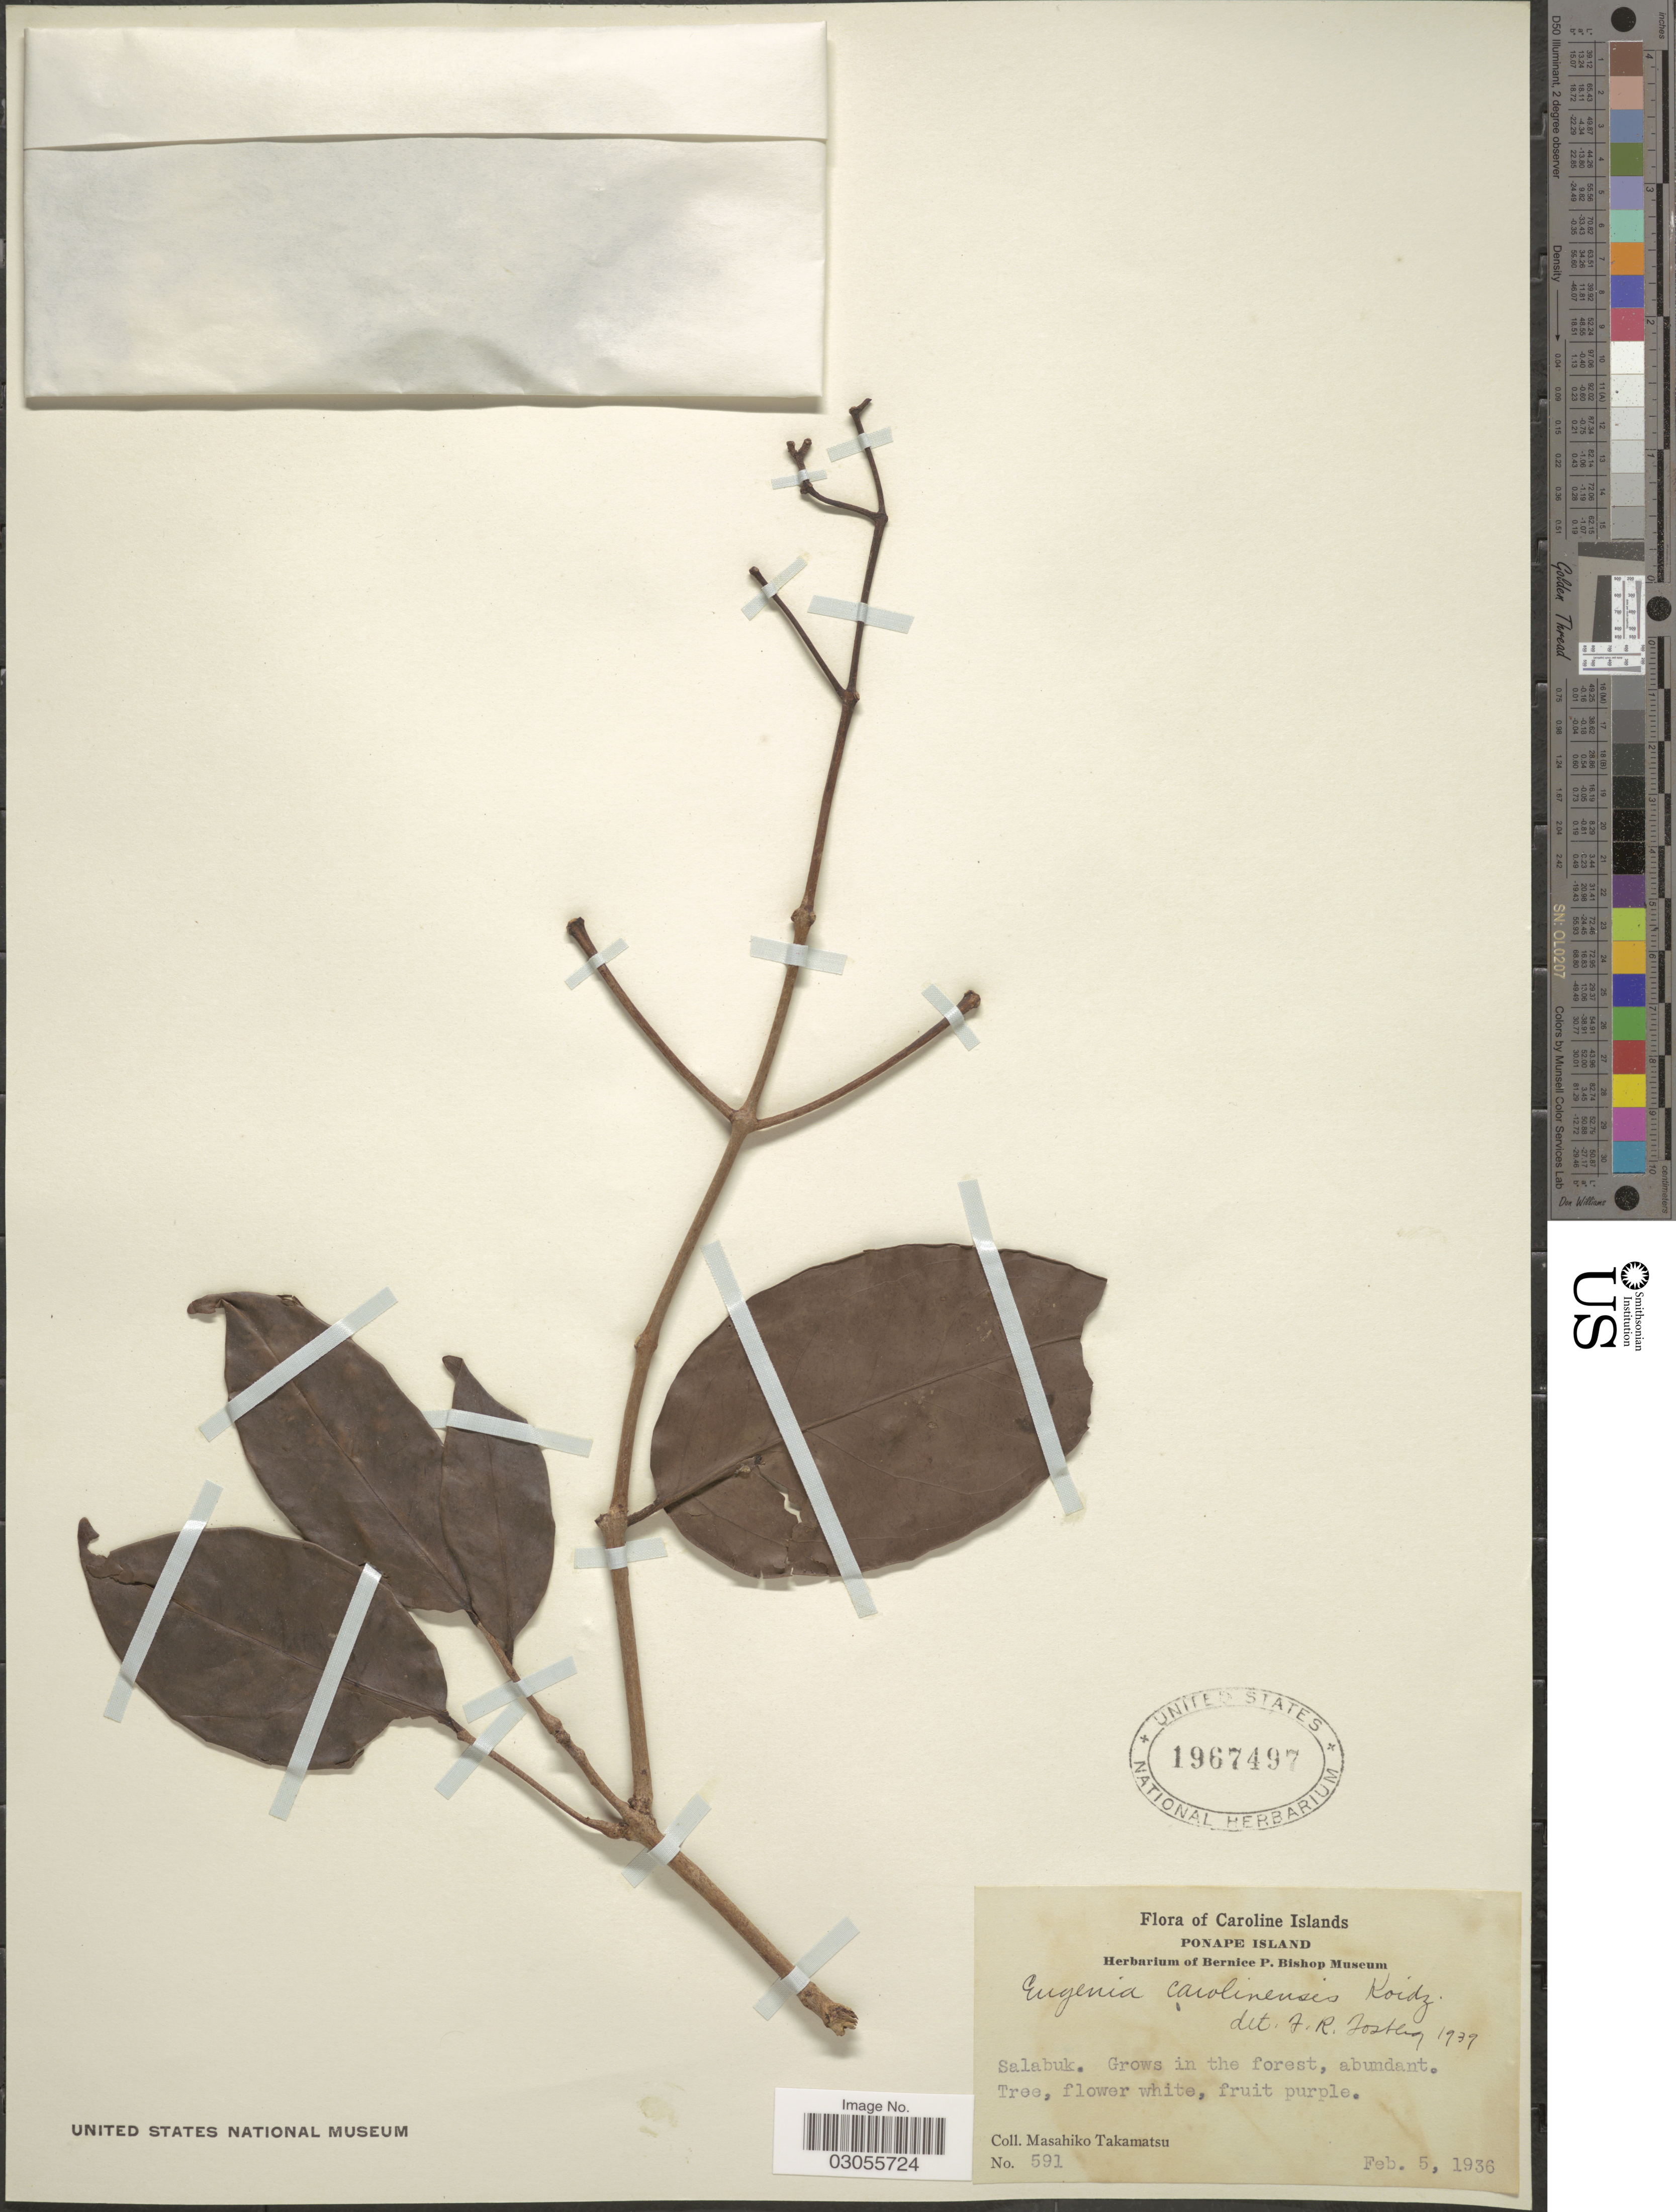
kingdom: Plantae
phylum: Tracheophyta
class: Magnoliopsida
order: Myrtales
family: Myrtaceae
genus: Syzygium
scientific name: Syzygium carolinense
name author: (Koidz.) Hosok.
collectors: M. Takamatsu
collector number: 591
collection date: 1936-02-05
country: Micronesia, Federated States of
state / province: Pohnpei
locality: Caroline Islands. Ponape. Salabuk.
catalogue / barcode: US 1967497